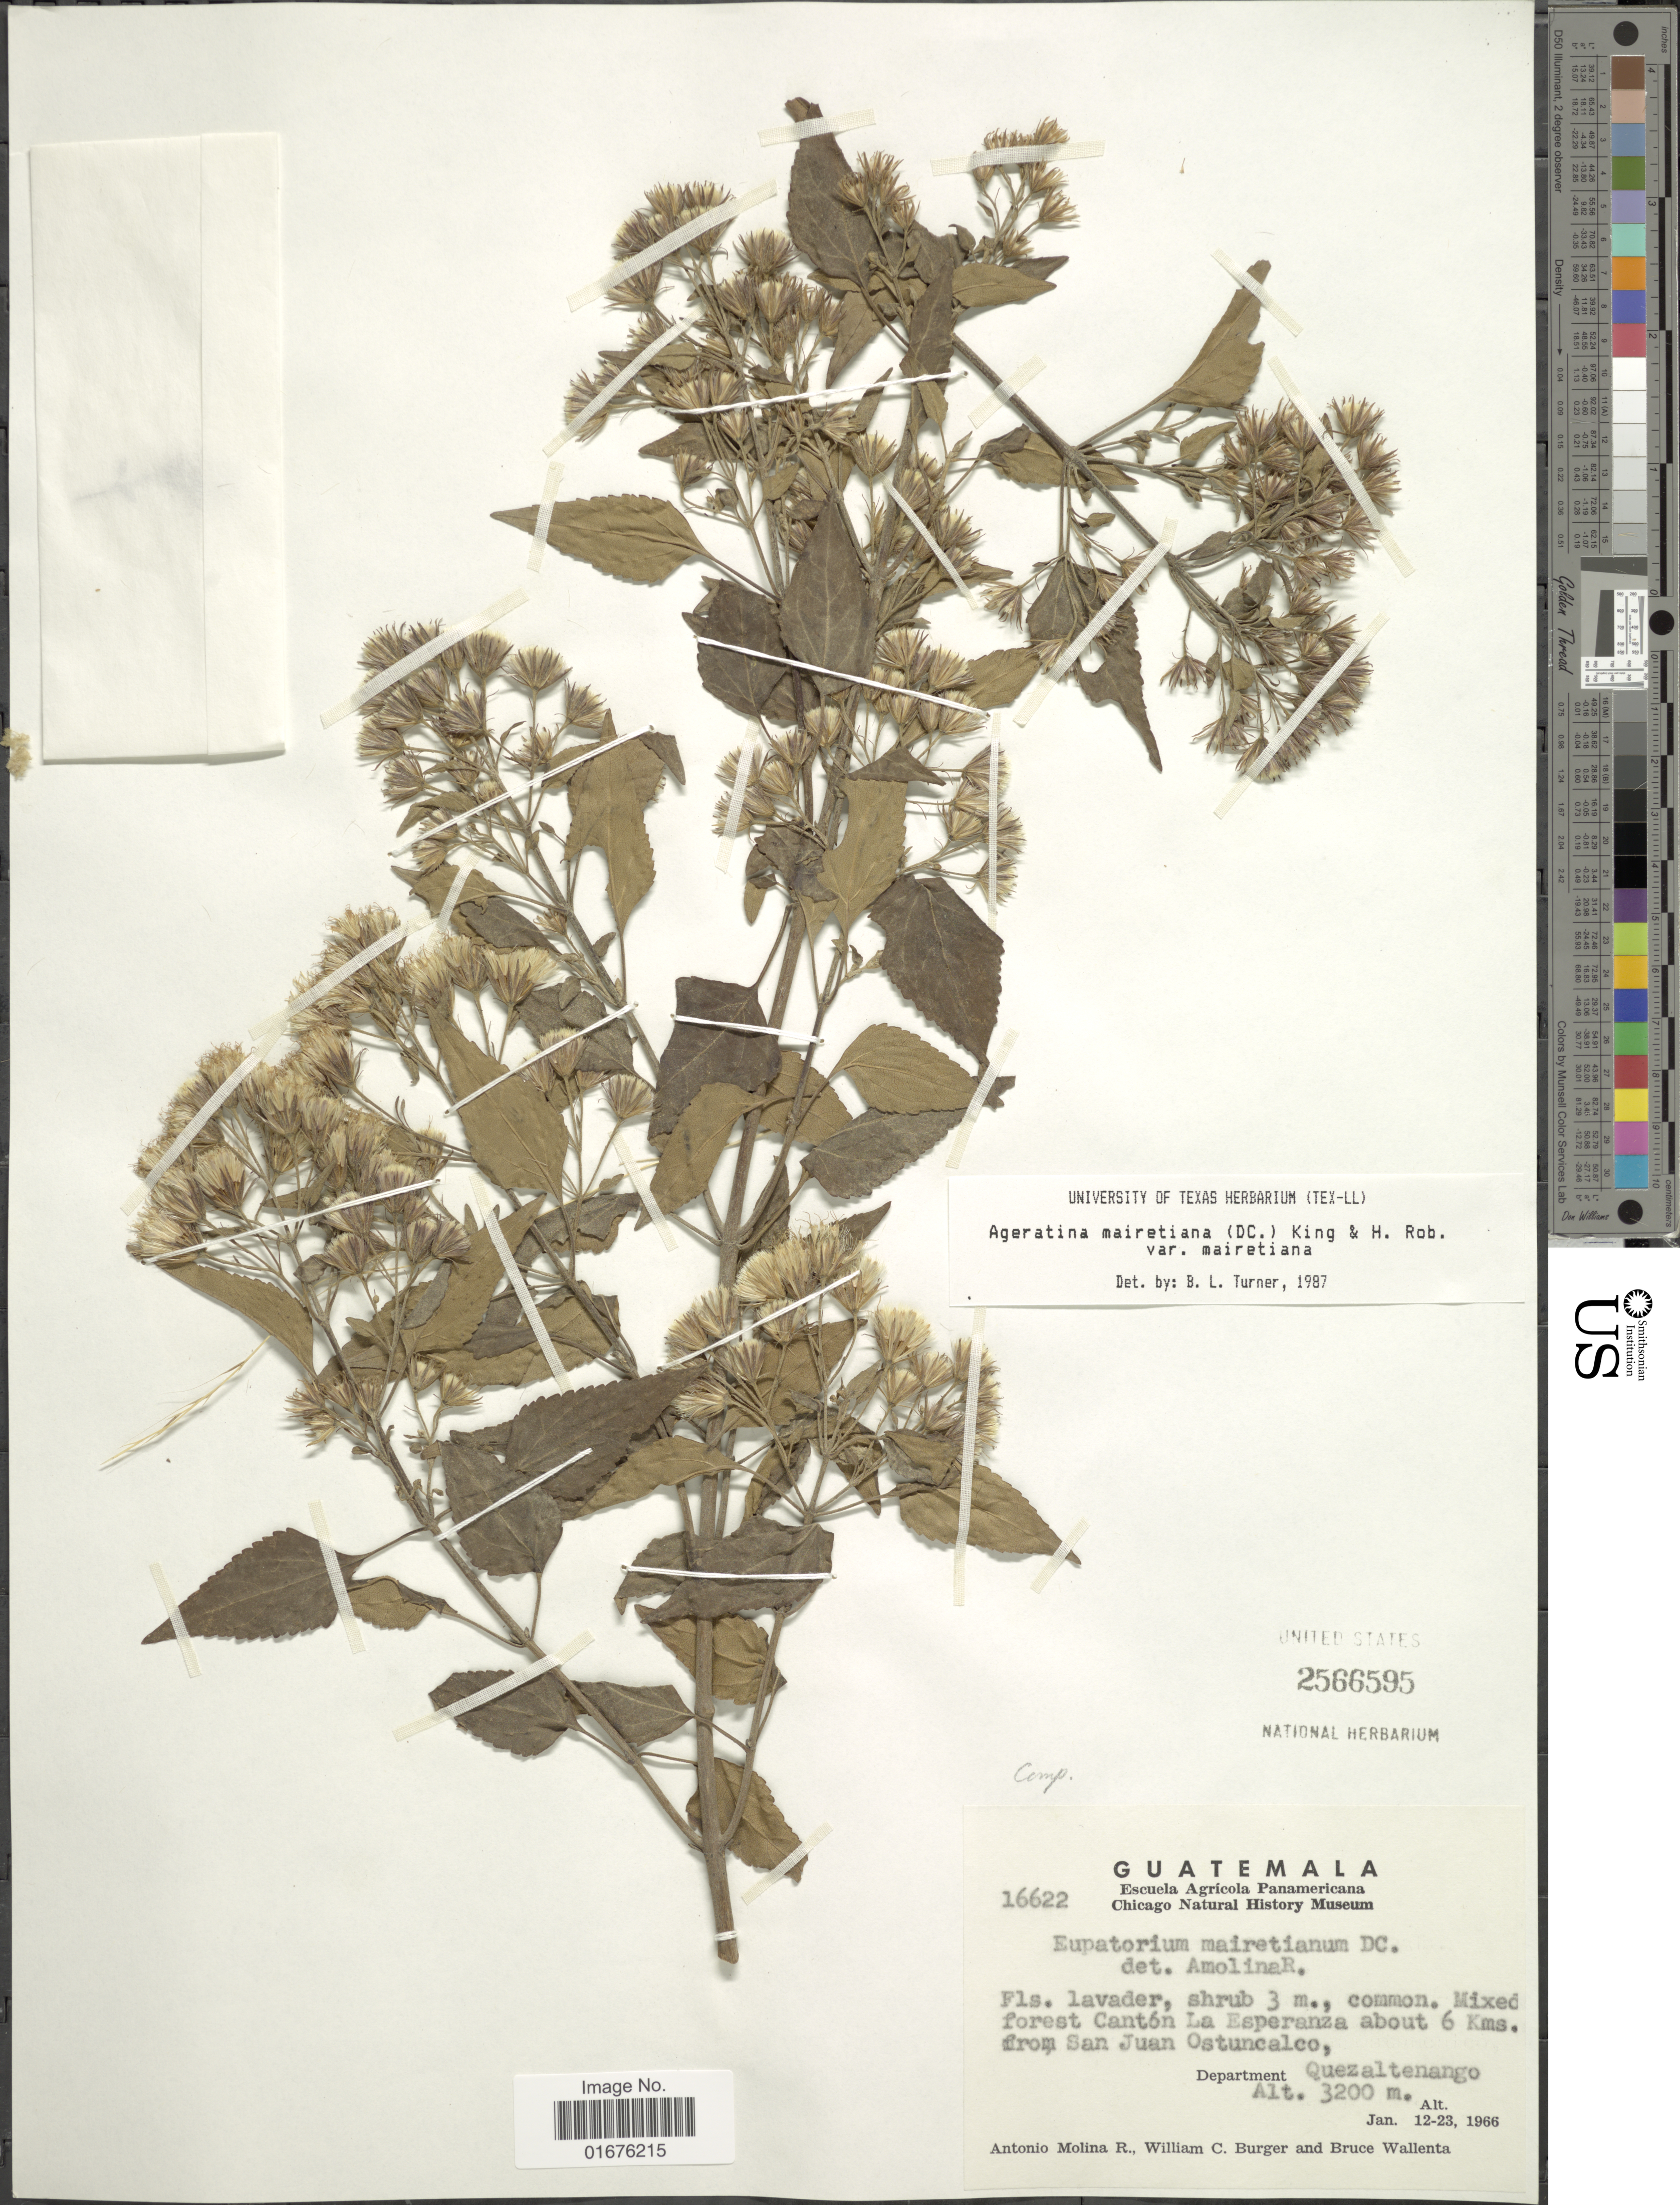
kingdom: Plantae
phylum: Tracheophyta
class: Magnoliopsida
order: Asterales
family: Asteraceae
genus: Ageratina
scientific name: Ageratina mairetiana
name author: (DC.) R.M. King & H. Rob.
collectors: A. Molina R., W. Burger & B. Wallenta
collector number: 16622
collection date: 1966-01-12/1966-01-23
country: Guatemala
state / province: Quetzaltenango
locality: Mixed forest Cantón La Esperanza about 6 kms. from San Juan Ostuncalco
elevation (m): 3200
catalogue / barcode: US 2566595